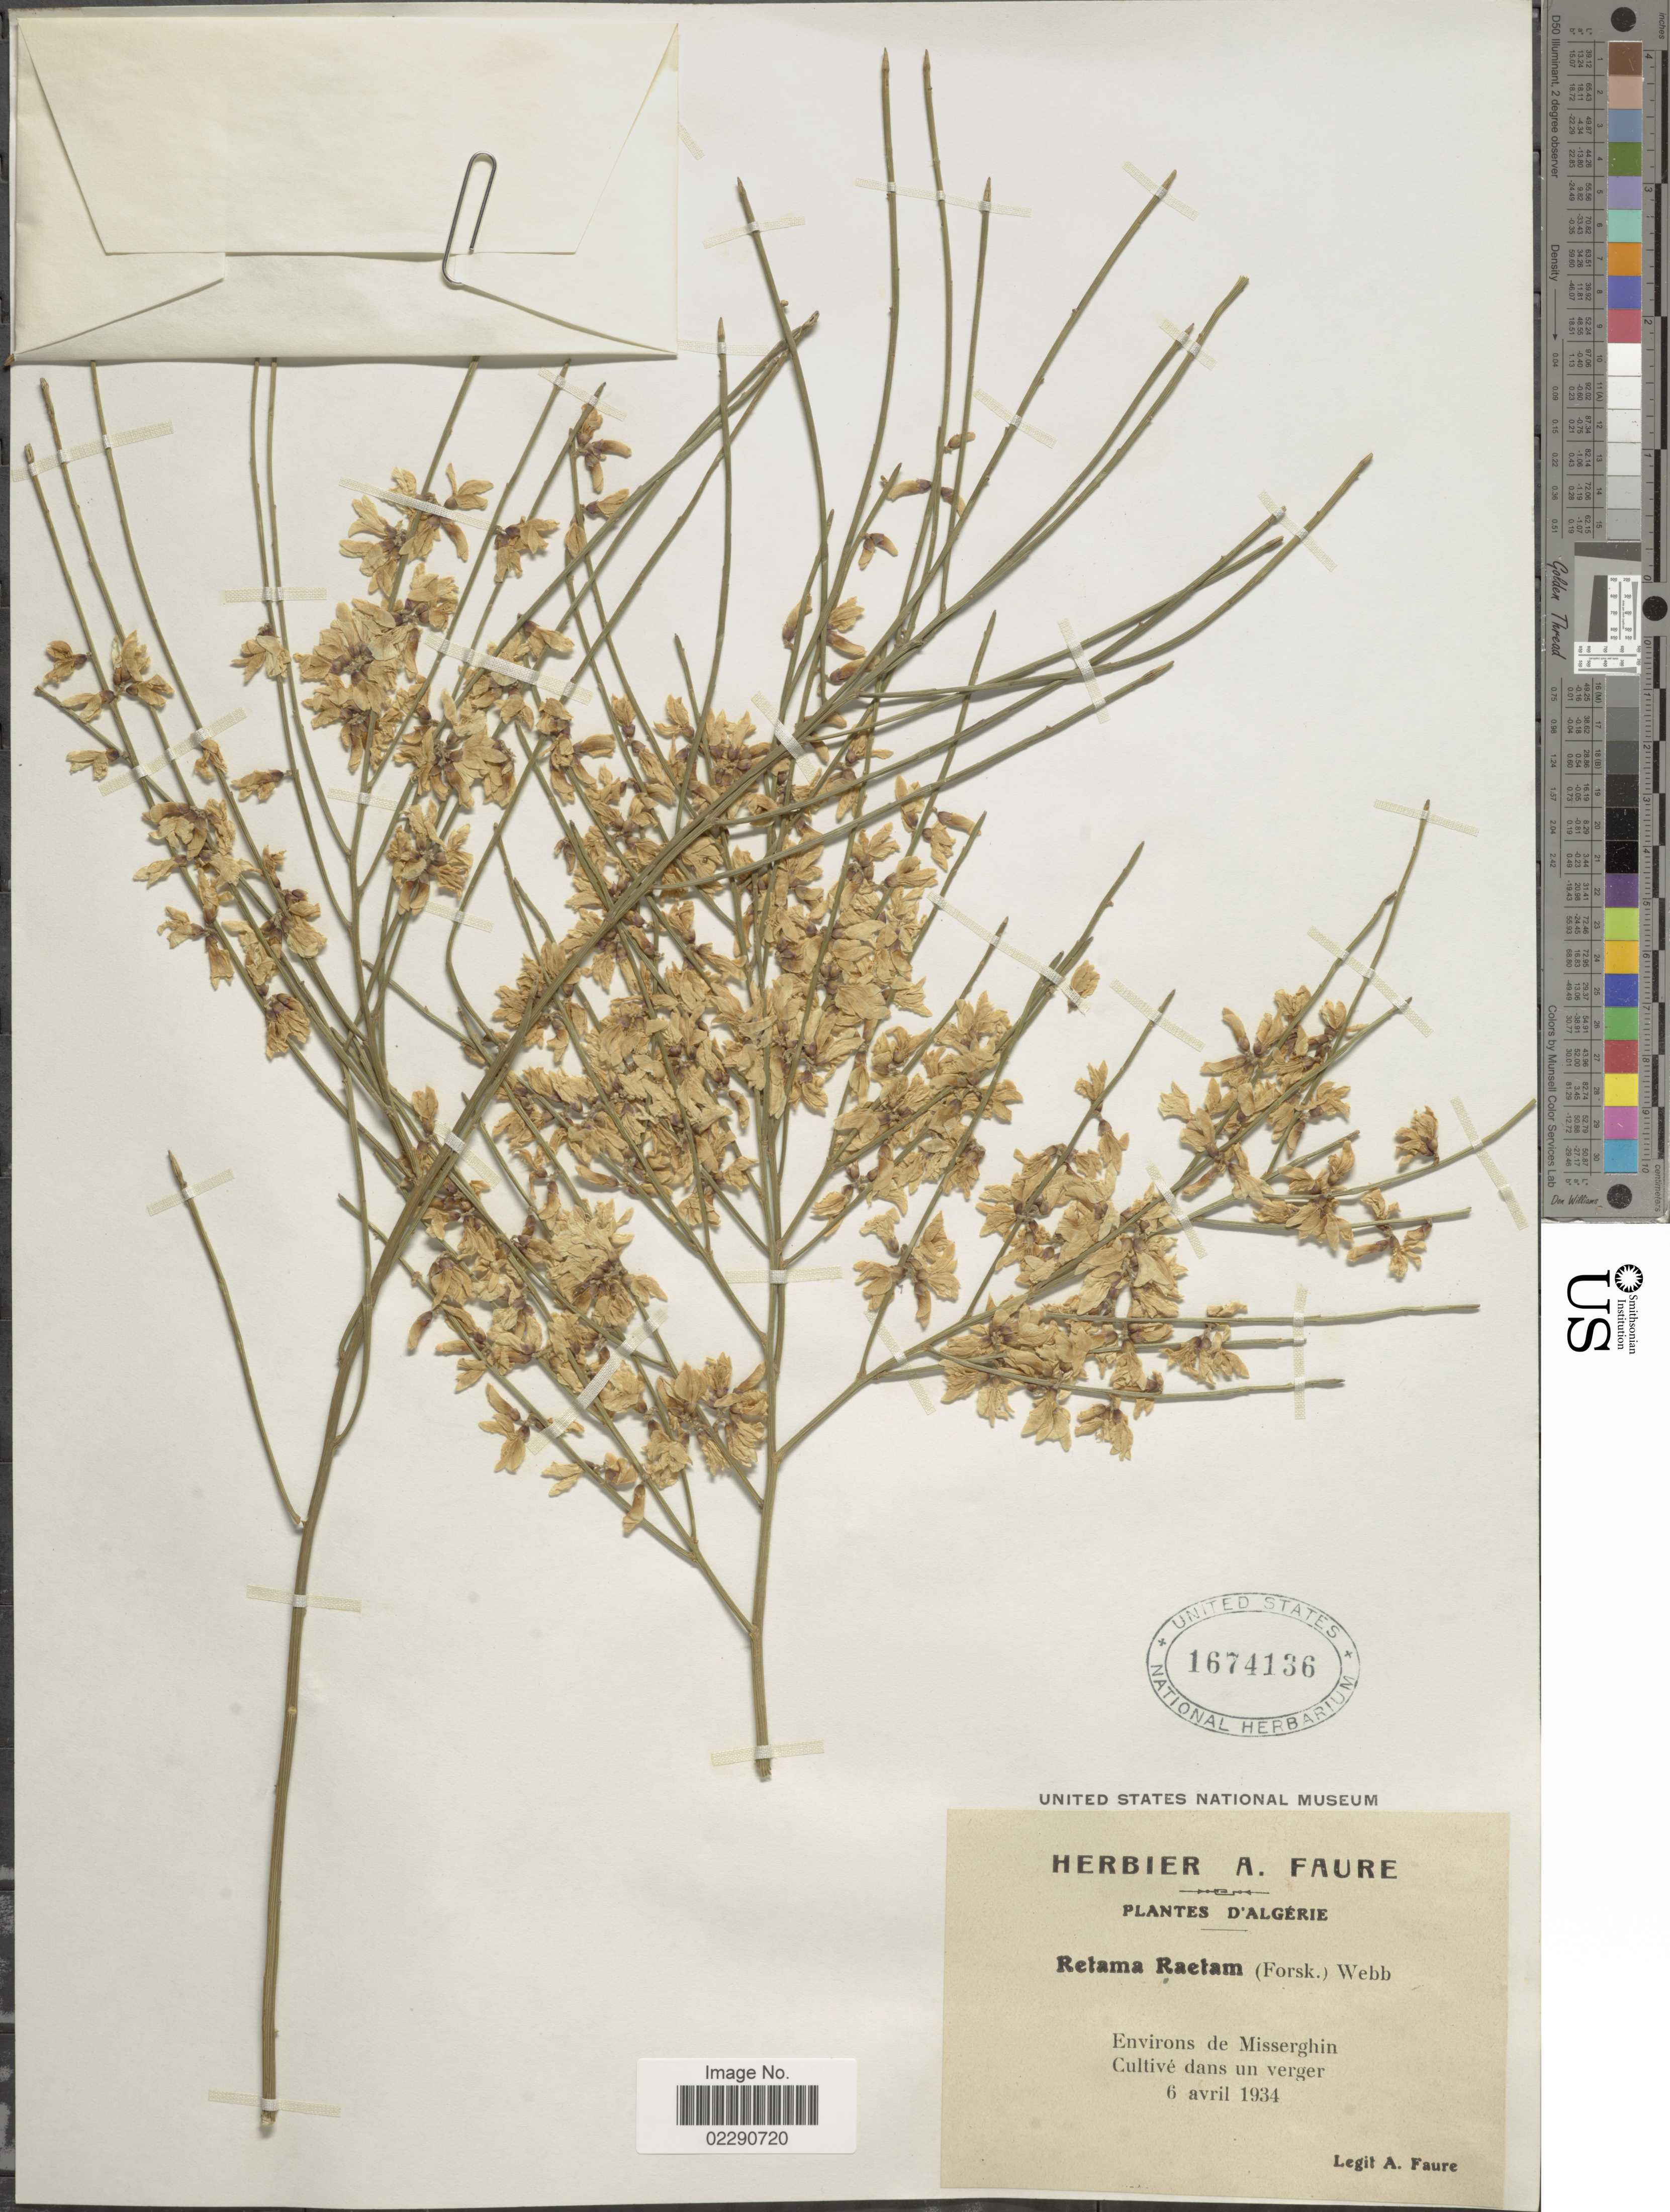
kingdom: Plantae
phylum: Tracheophyta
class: Magnoliopsida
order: Fabales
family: Fabaceae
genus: Retama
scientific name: Retama raetam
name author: (Forssk.) Webb & Berthel.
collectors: A. Faure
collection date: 1934-04-06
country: Algeria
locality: Environs de Misserghin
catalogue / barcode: US 1674136